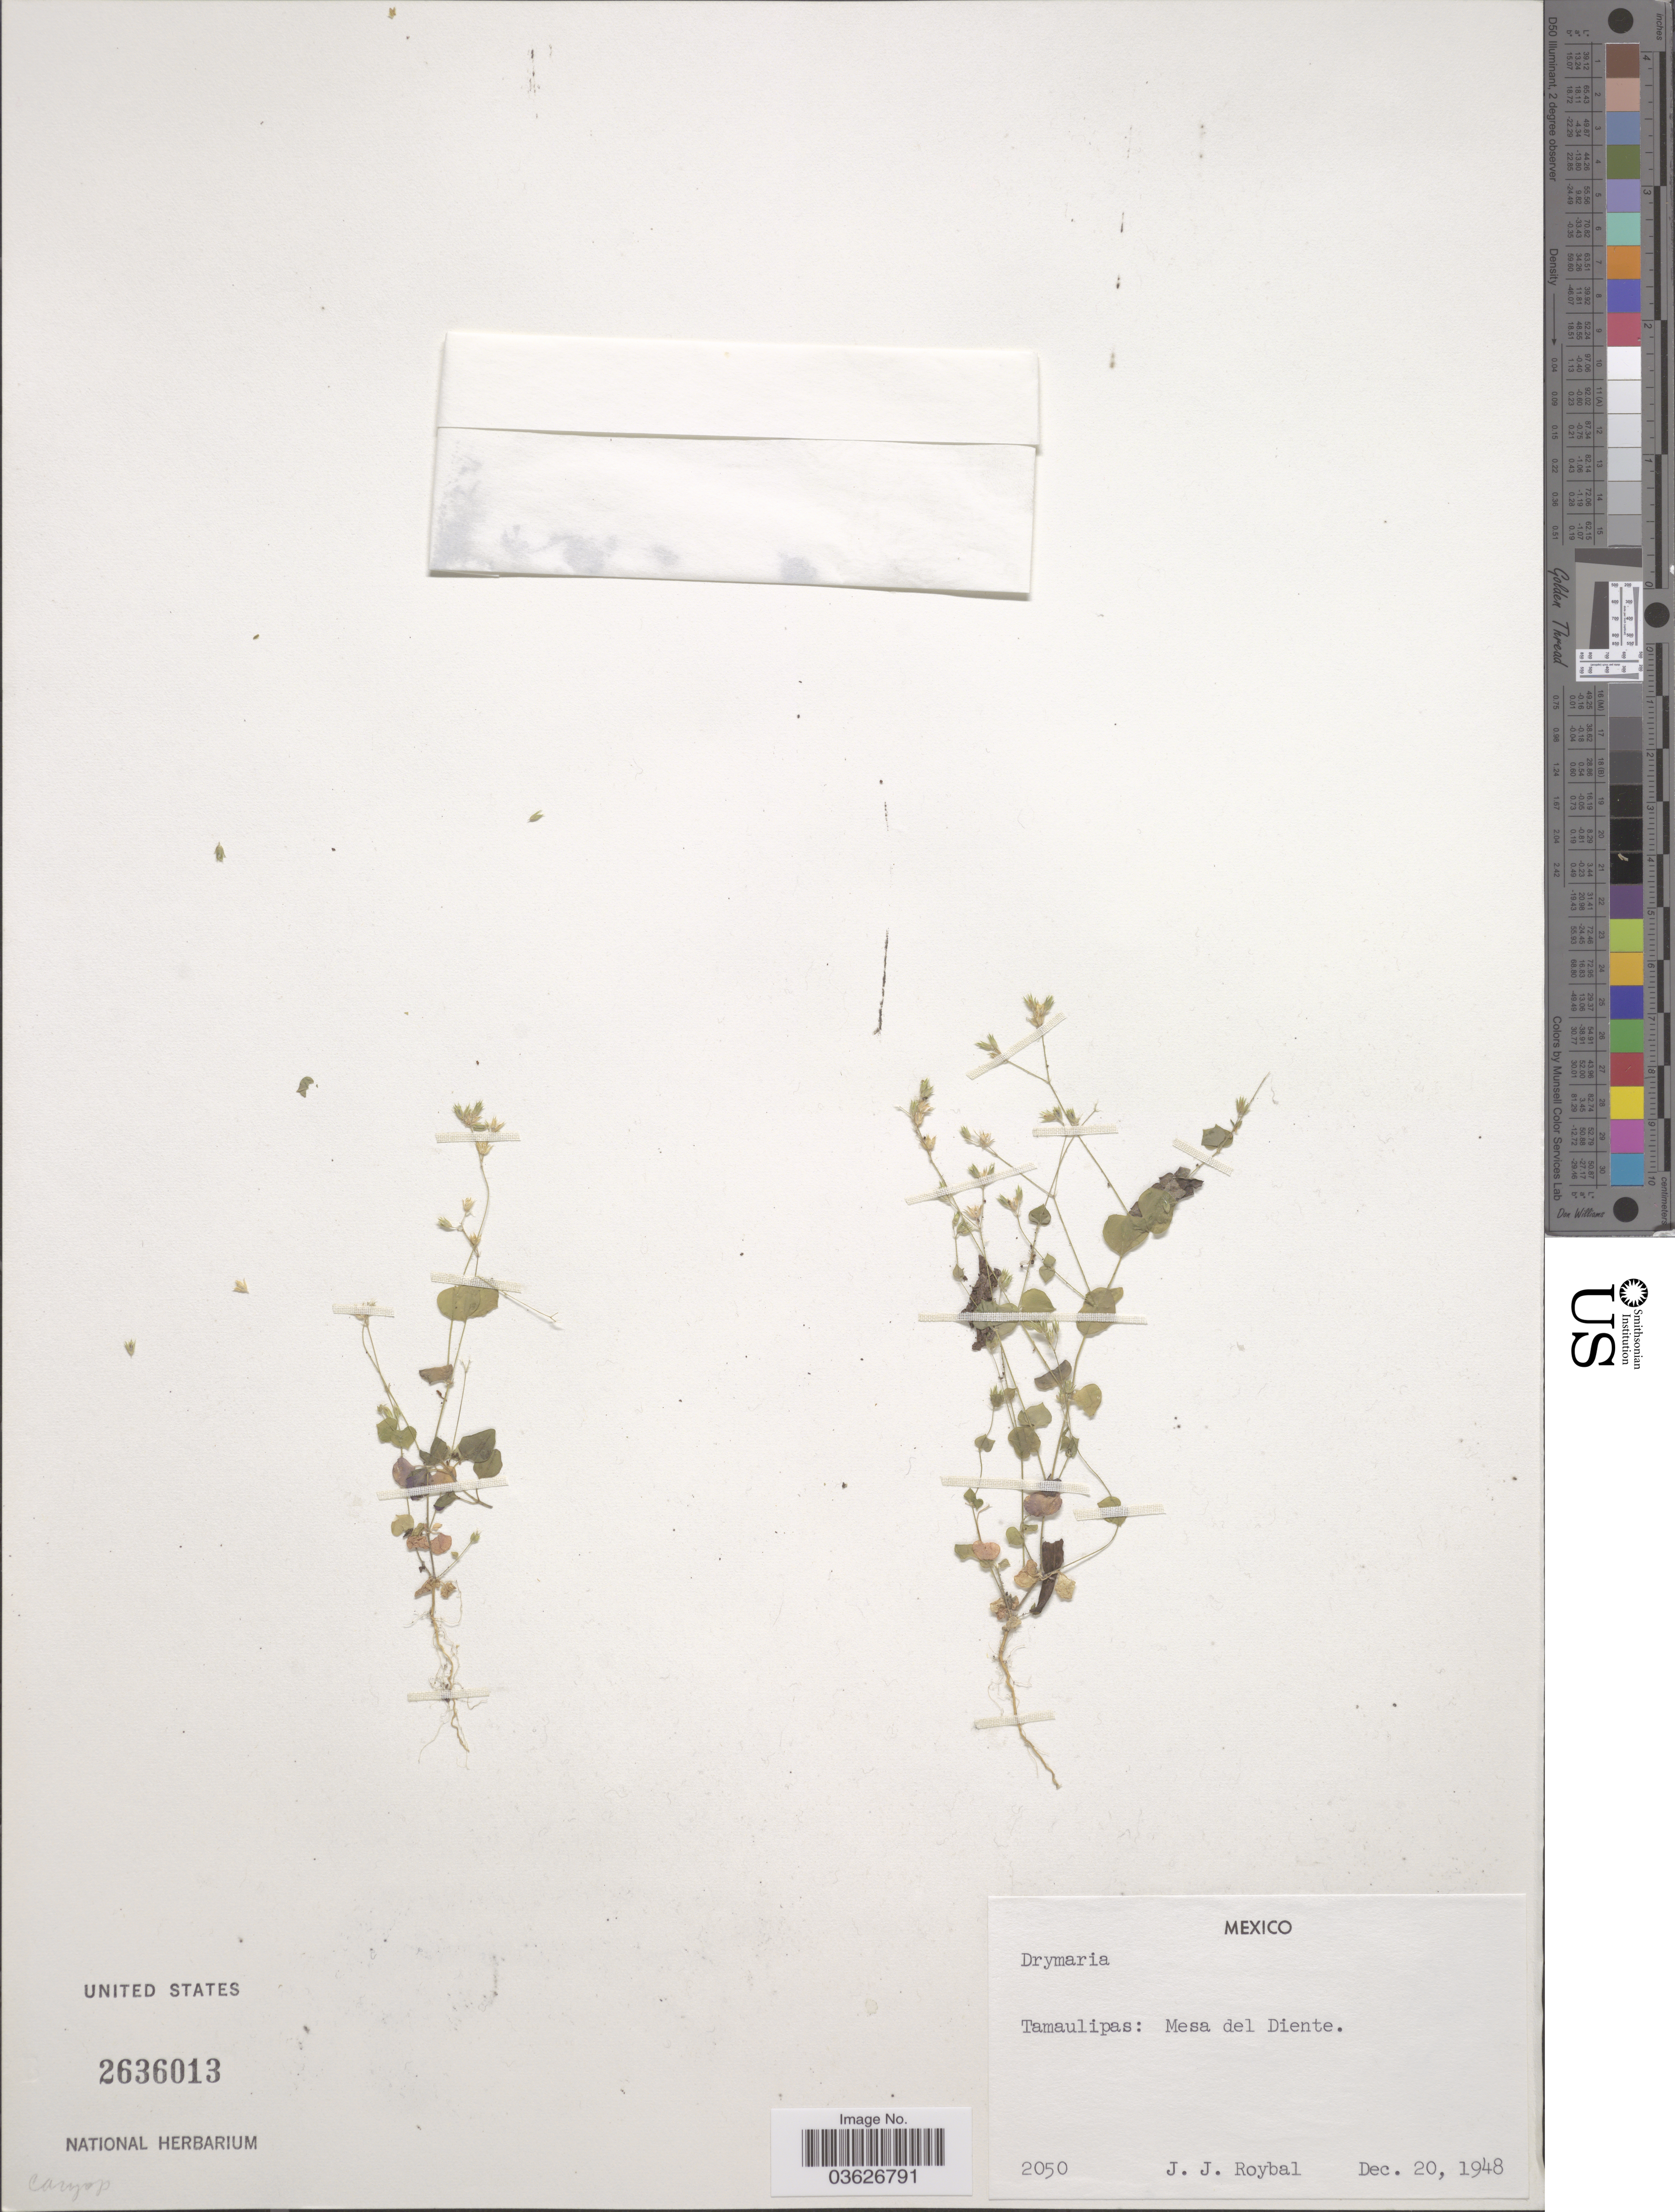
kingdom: Plantae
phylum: Tracheophyta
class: Magnoliopsida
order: Caryophyllales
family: Caryophyllaceae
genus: Drymaria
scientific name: Drymaria sp.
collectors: J. J. Roybal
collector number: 2050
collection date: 1948-12-20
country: Mexico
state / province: Tamaulipas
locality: Mesa del Diente.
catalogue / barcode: US 2636013